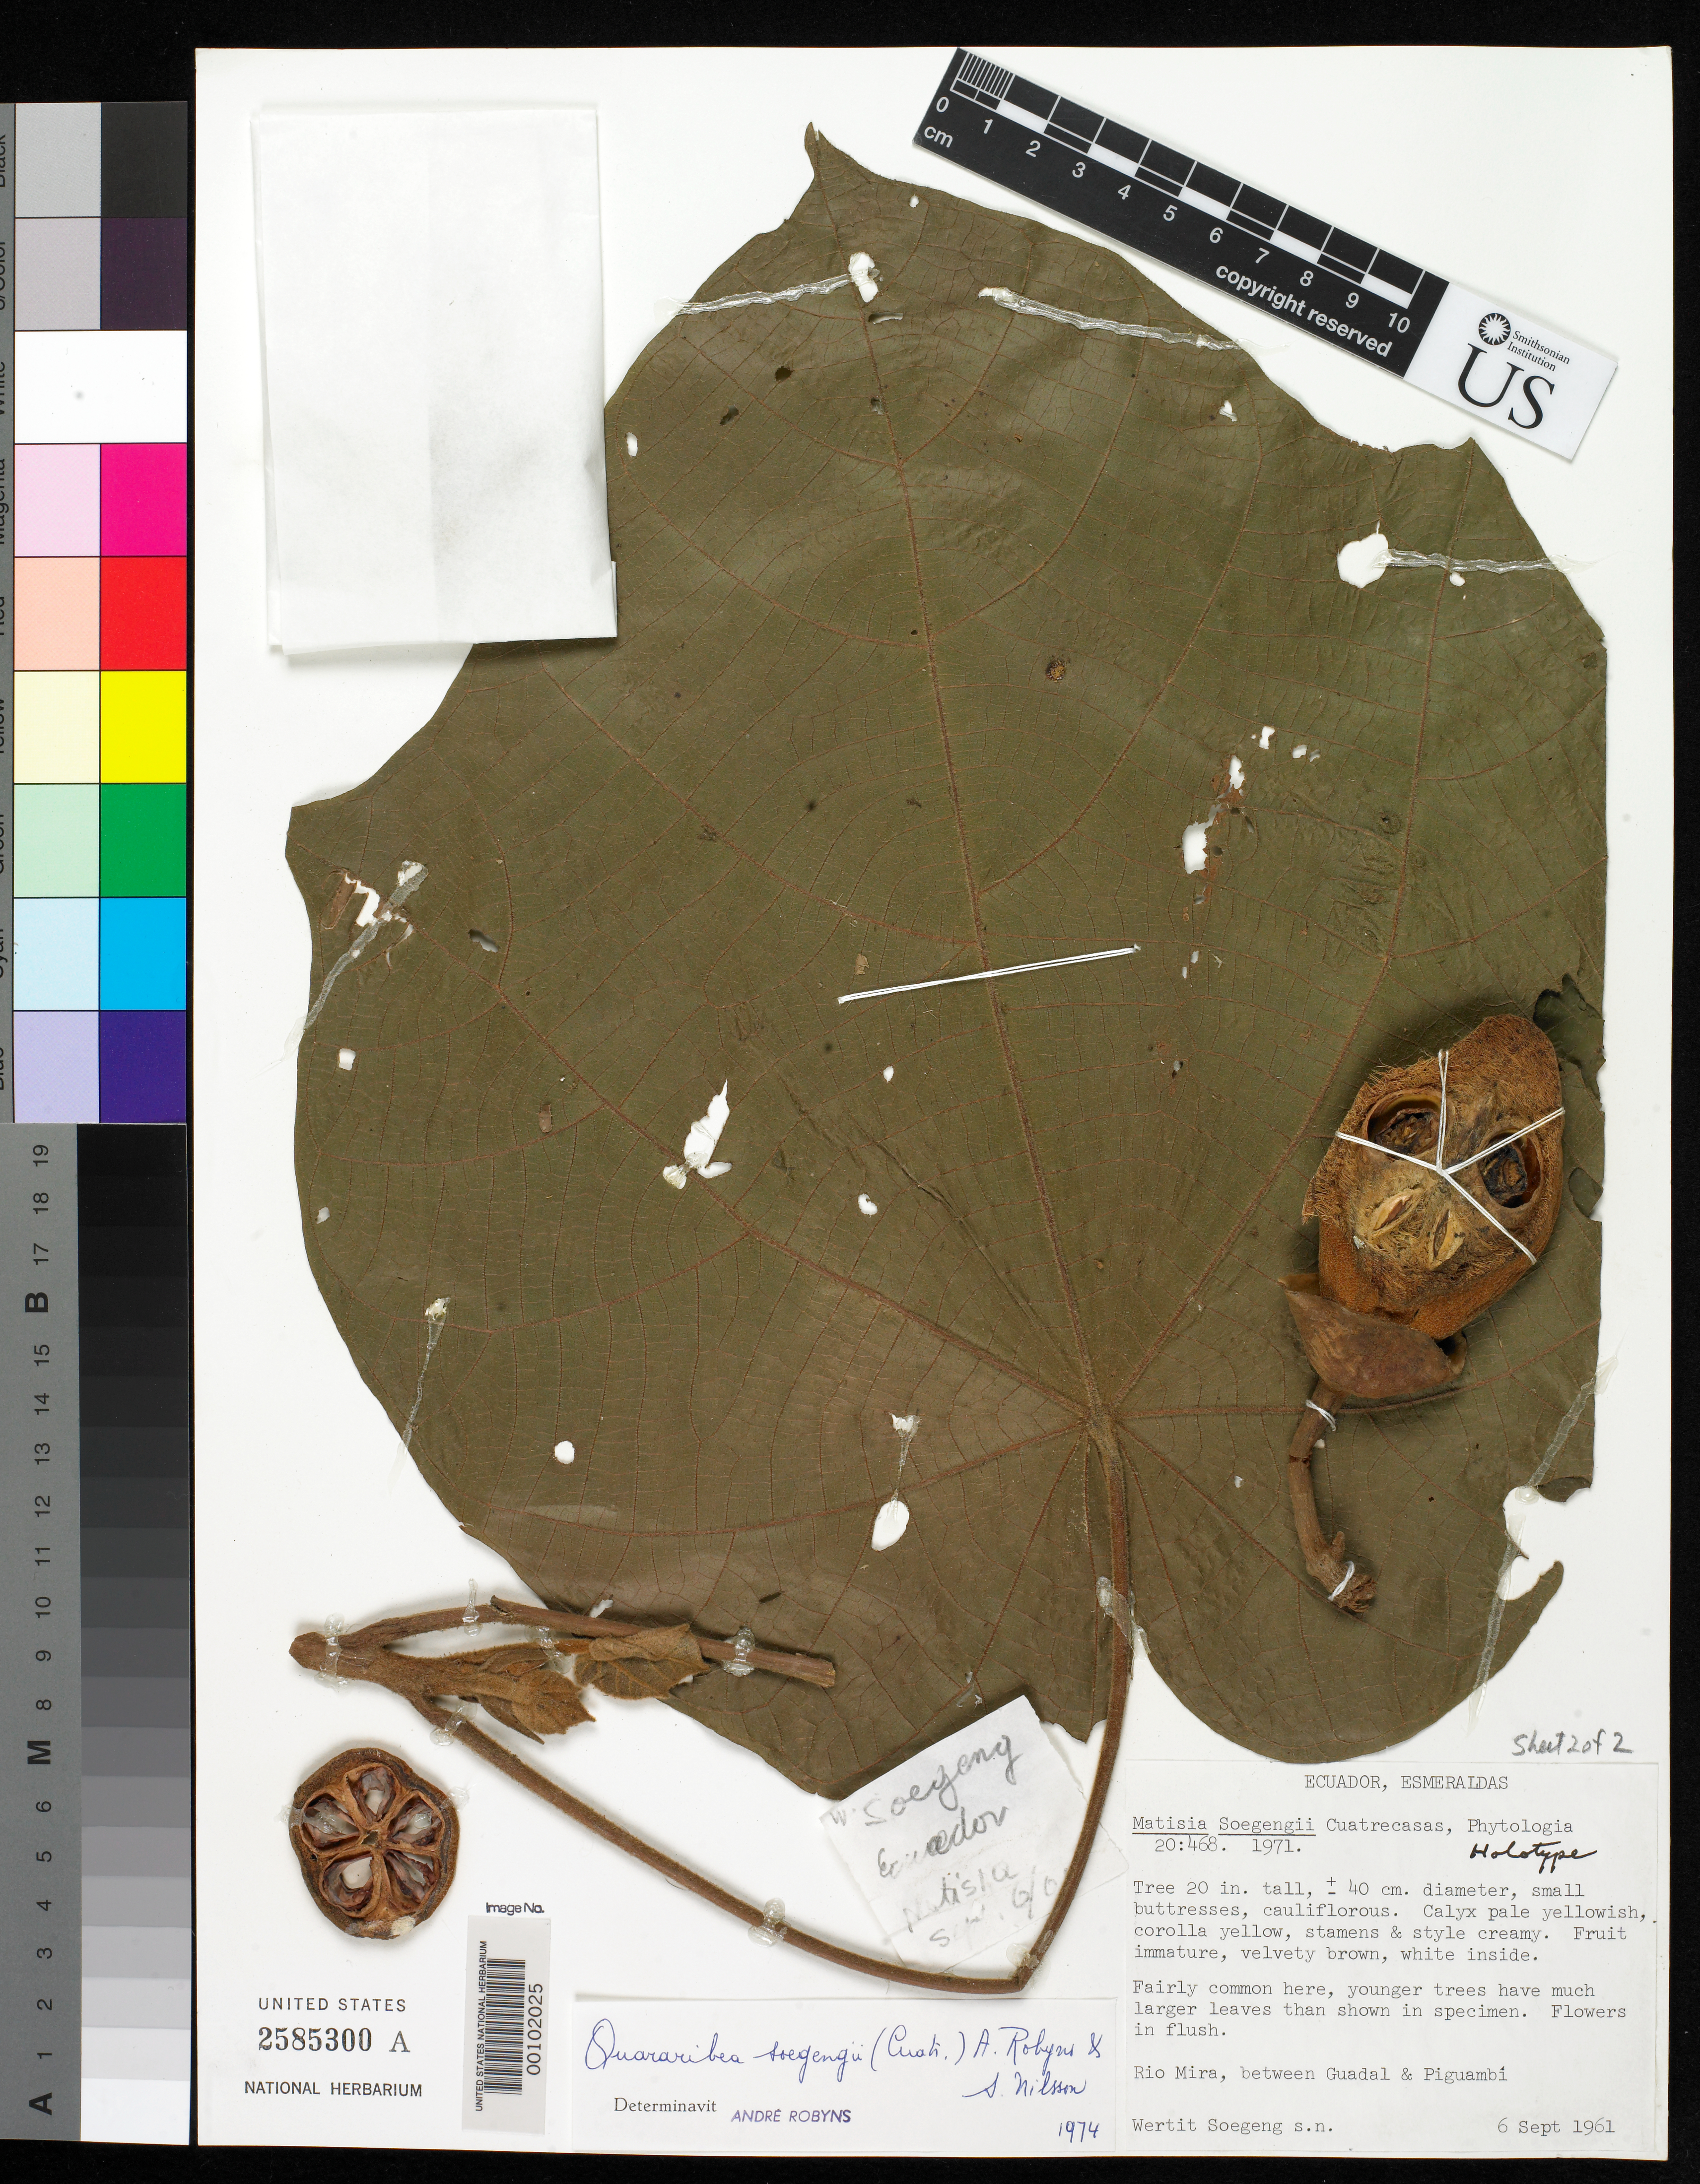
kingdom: Plantae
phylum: Tracheophyta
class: Magnoliopsida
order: Malvales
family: Malvaceae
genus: Matisia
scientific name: Matisia soegengii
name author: Cuatrec.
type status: Holotype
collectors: W. Soegeng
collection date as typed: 06 Sep 1961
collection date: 1961-09-06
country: Ecuador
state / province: Esmeraldas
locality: Rio Mira, between Guadal and Piguambi.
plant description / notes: A third element recorded with barcode 00589118 does not correspond to any specimen that I can find; additional material, bulky fruit, or alcohol material?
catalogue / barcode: US 2585300A